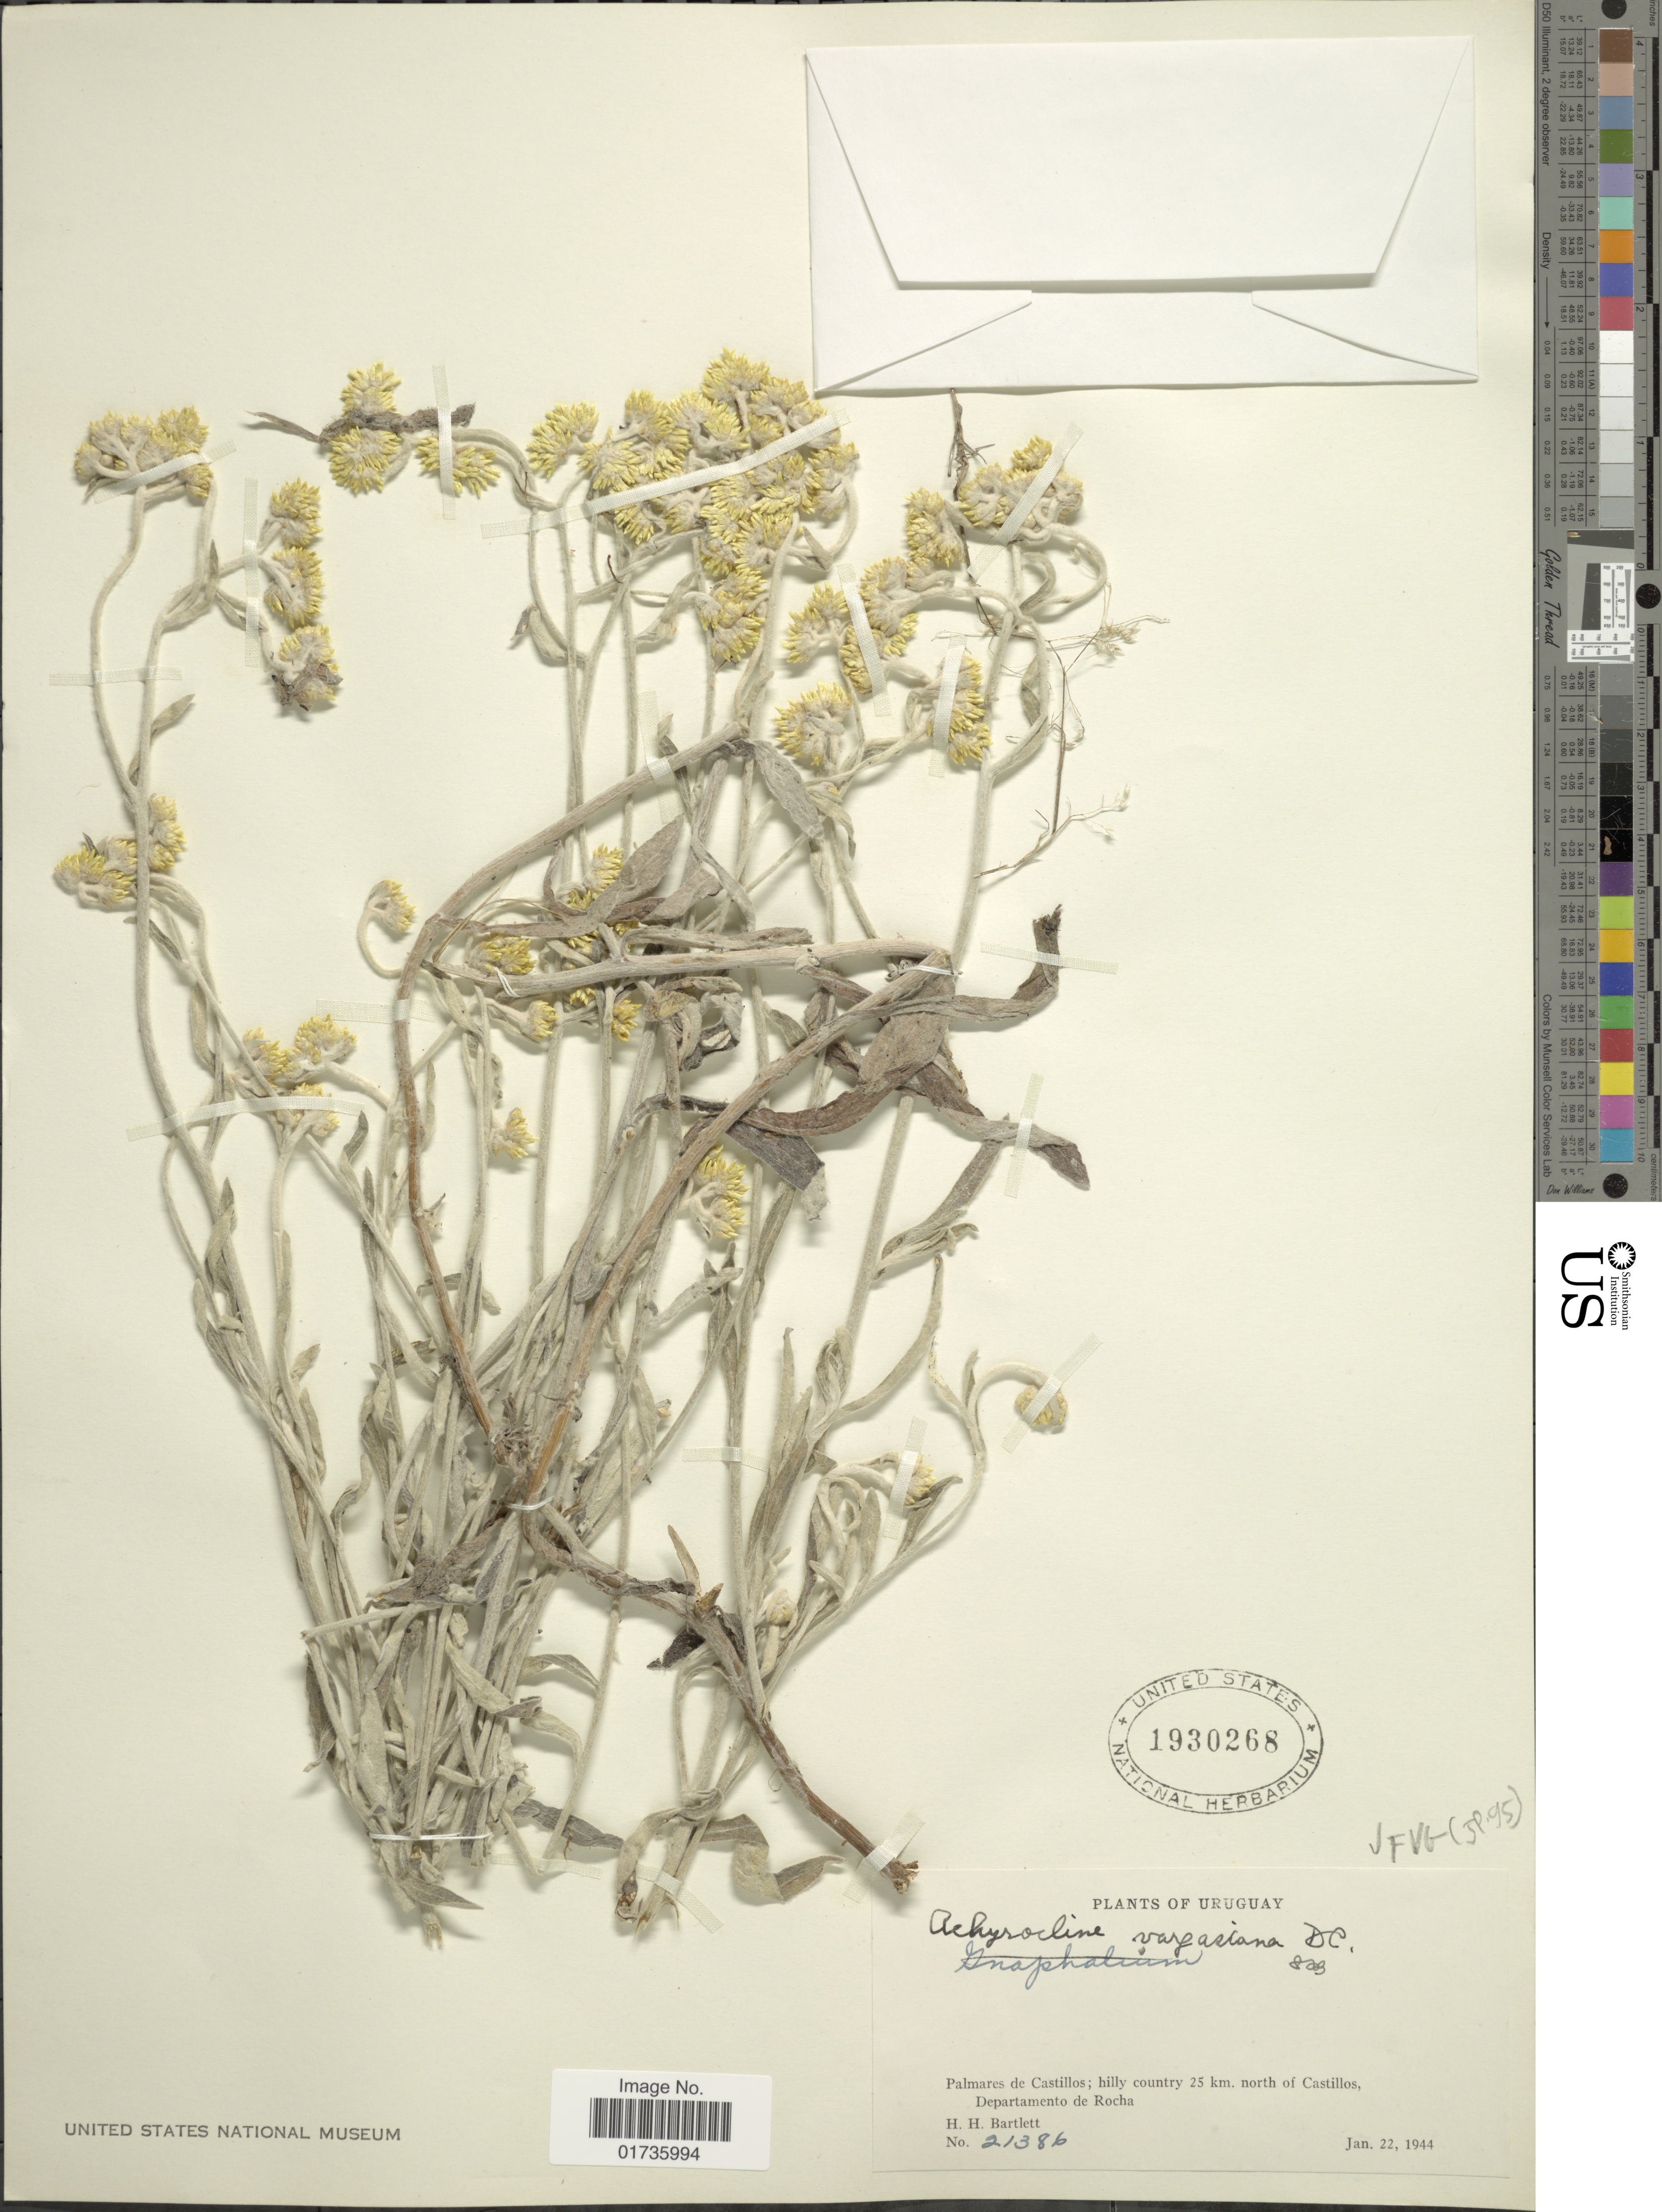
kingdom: Plantae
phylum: Tracheophyta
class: Magnoliopsida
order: Asterales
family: Asteraceae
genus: Achyrocline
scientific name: Achyrocline vargasiana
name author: DC.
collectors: H. H. Bartlett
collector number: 21386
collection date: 1944-01-22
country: Uruguay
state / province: Rocha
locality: Palmares de Castillos; hilly country 25 km. north of Castillos, Departamento de Rocha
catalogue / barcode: US 1930268